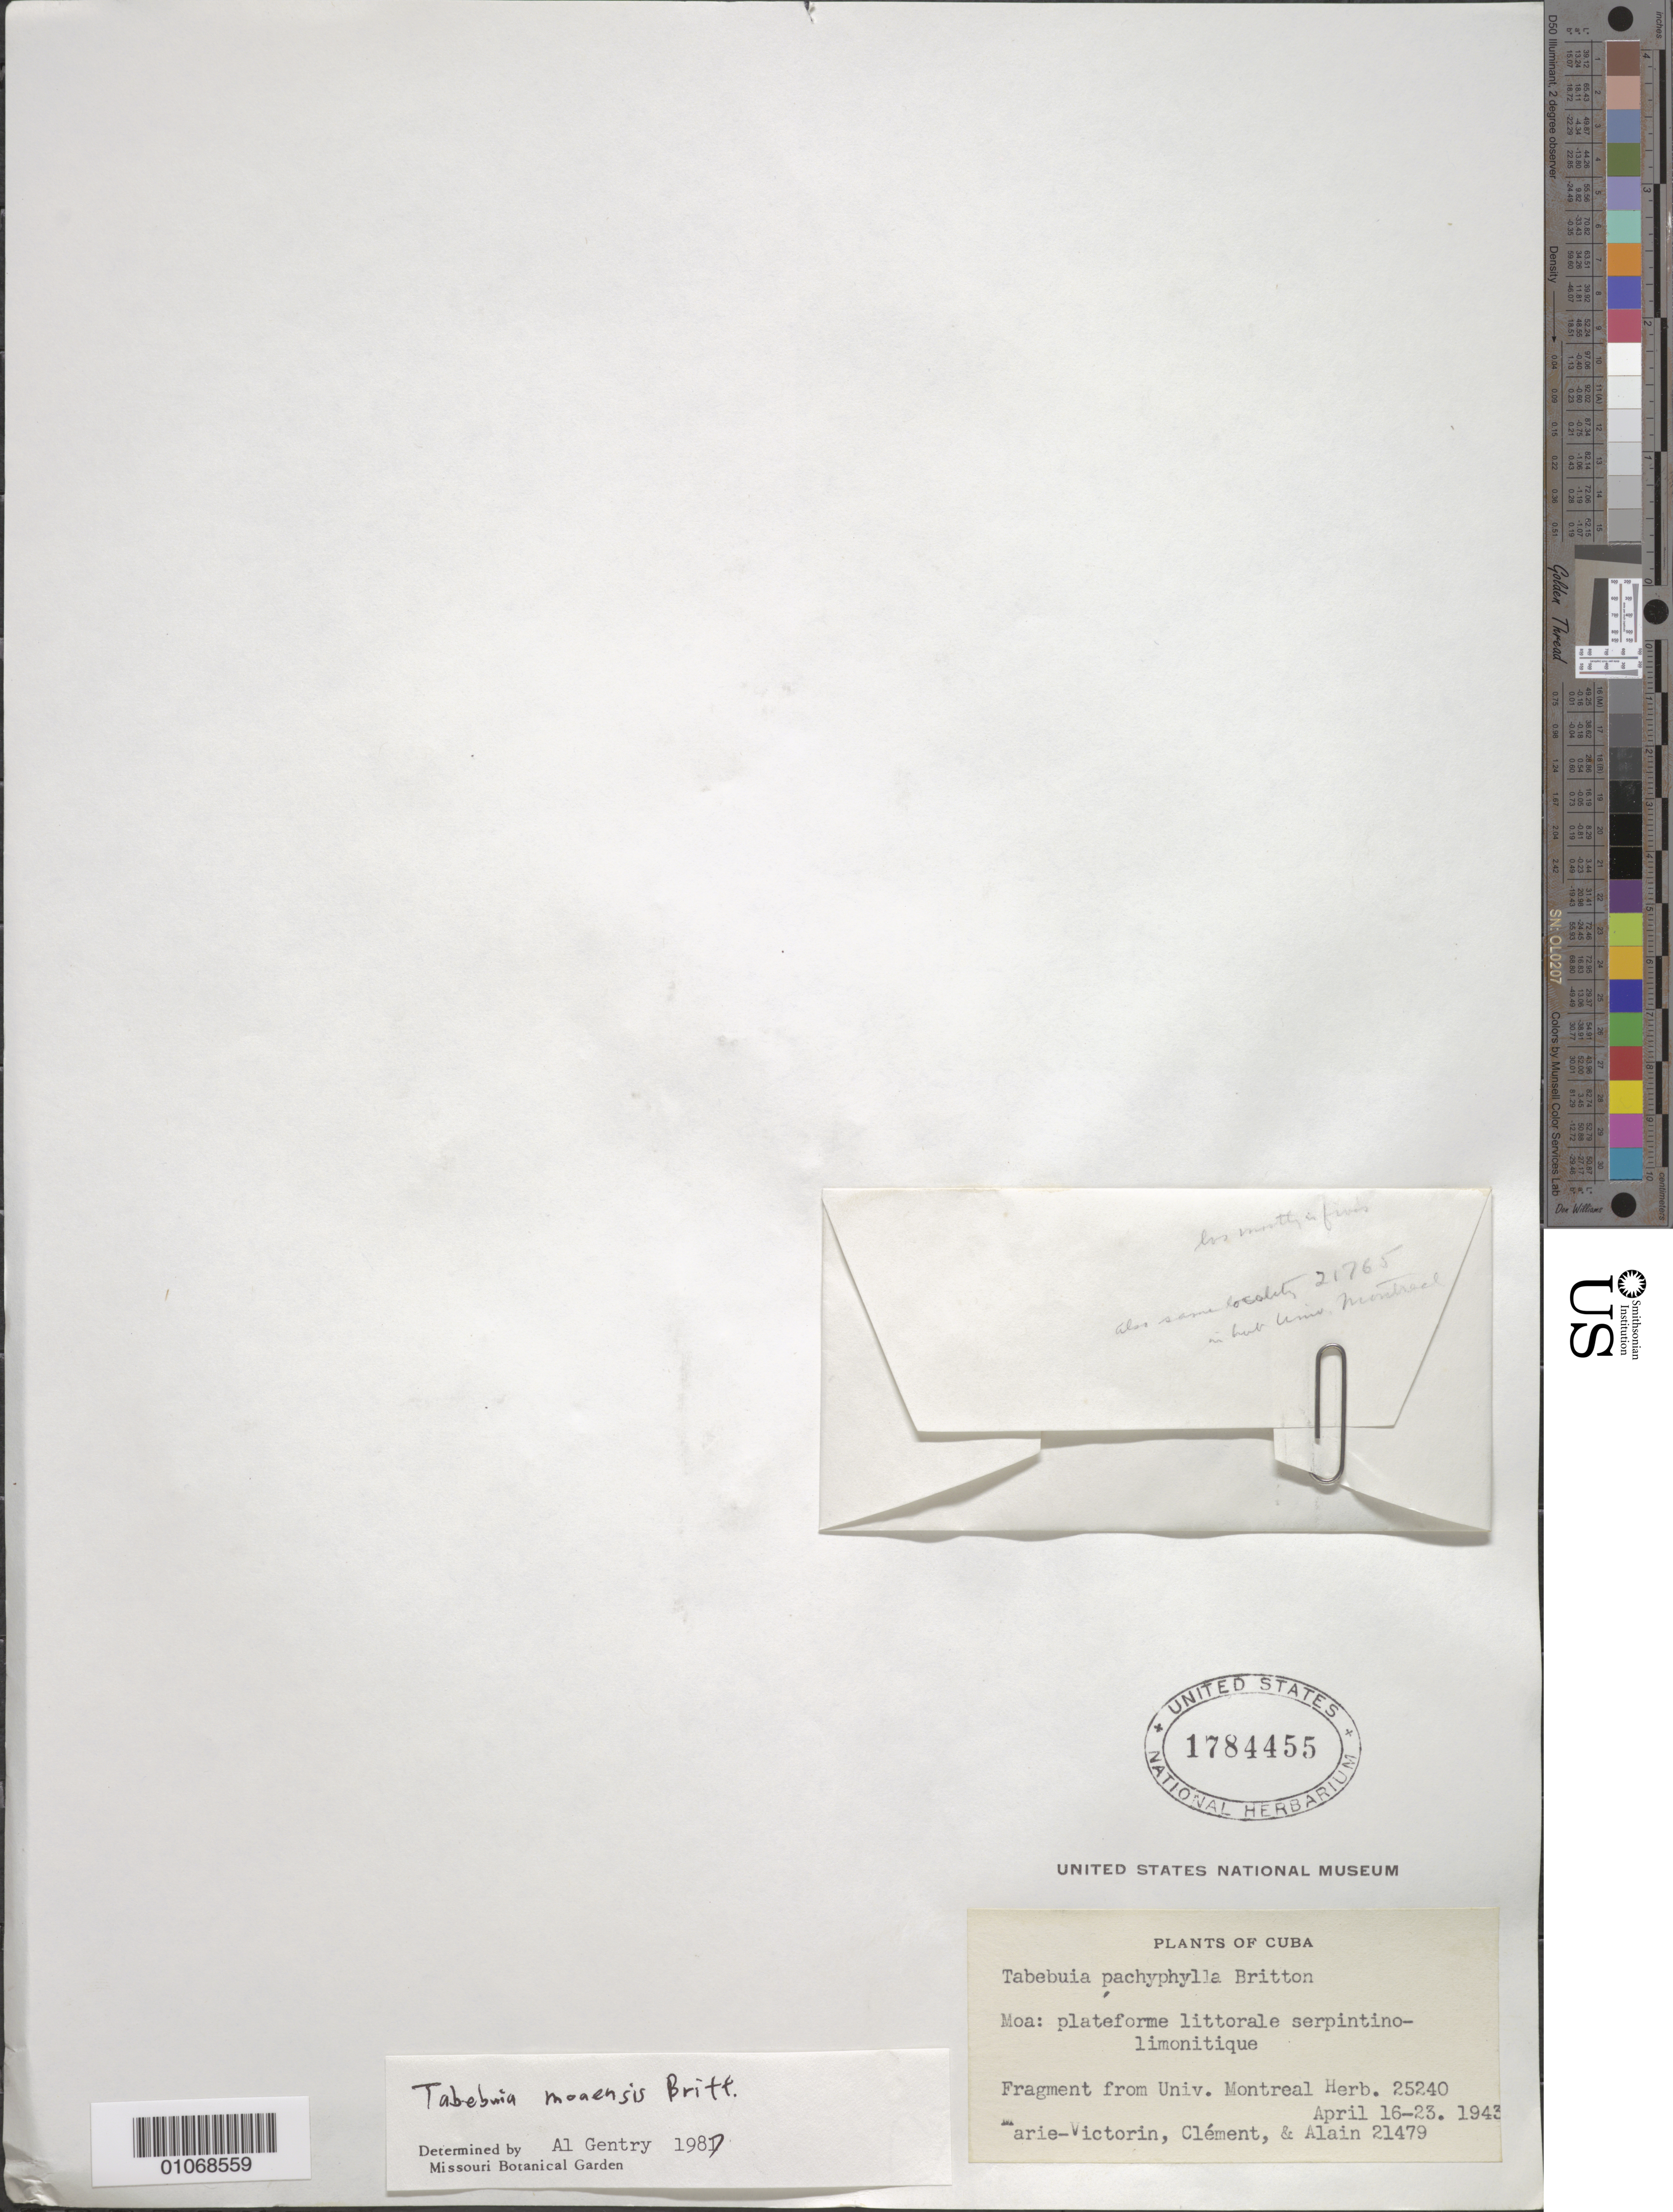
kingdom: Plantae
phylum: Tracheophyta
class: Magnoliopsida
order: Lamiales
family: Bignoniaceae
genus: Tabebuia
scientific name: Tabebuia moaensis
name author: Britton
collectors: F. Victorin, -- Clemente & A. H. Liogier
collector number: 25240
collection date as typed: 16 Apr 1943 to 23 Apr 1943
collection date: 1943-04-16/1943-04-23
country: Cuba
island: Cuba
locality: Moa: serpentine soils, limonitic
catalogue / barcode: US 1784455